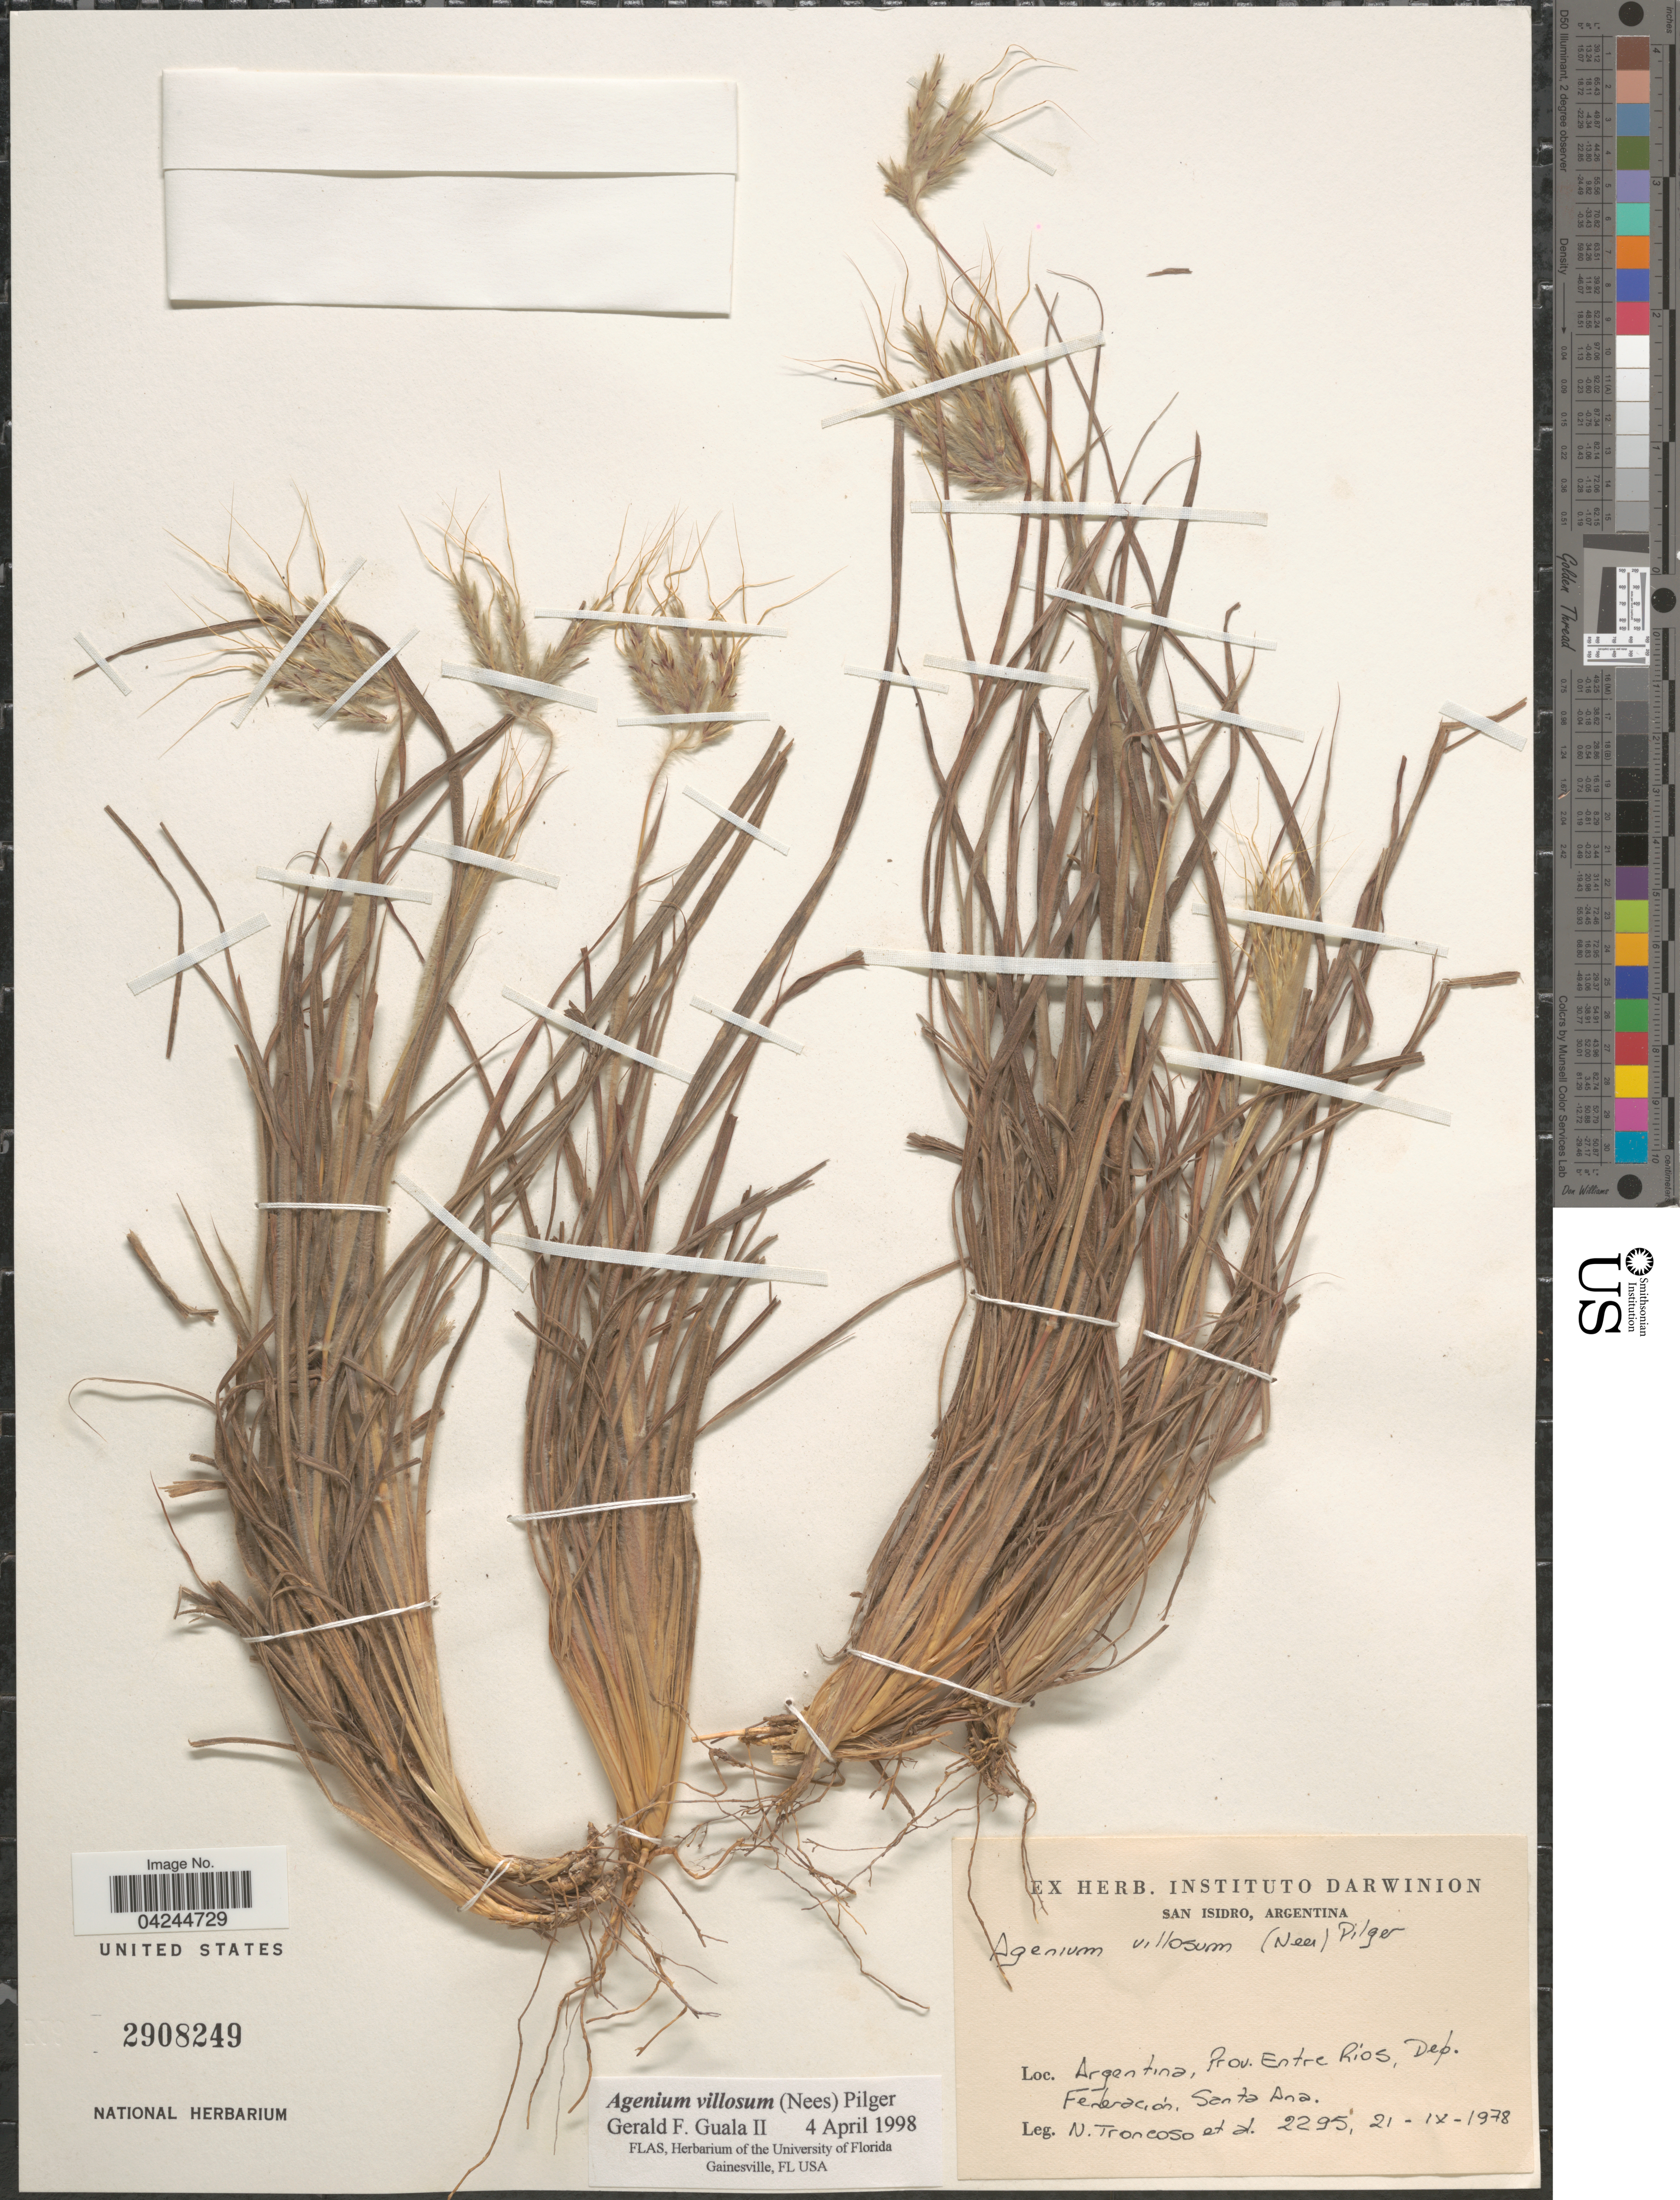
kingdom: Plantae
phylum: Tracheophyta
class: Liliopsida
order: Poales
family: Poaceae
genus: Agenium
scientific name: Agenium villosum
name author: (Nees) Pilg.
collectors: N. Troncoso & et al.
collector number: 2295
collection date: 1978-09-21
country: Argentina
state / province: Entre Rios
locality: Dep. Federación, Santa Ana.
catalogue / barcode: US 2908249